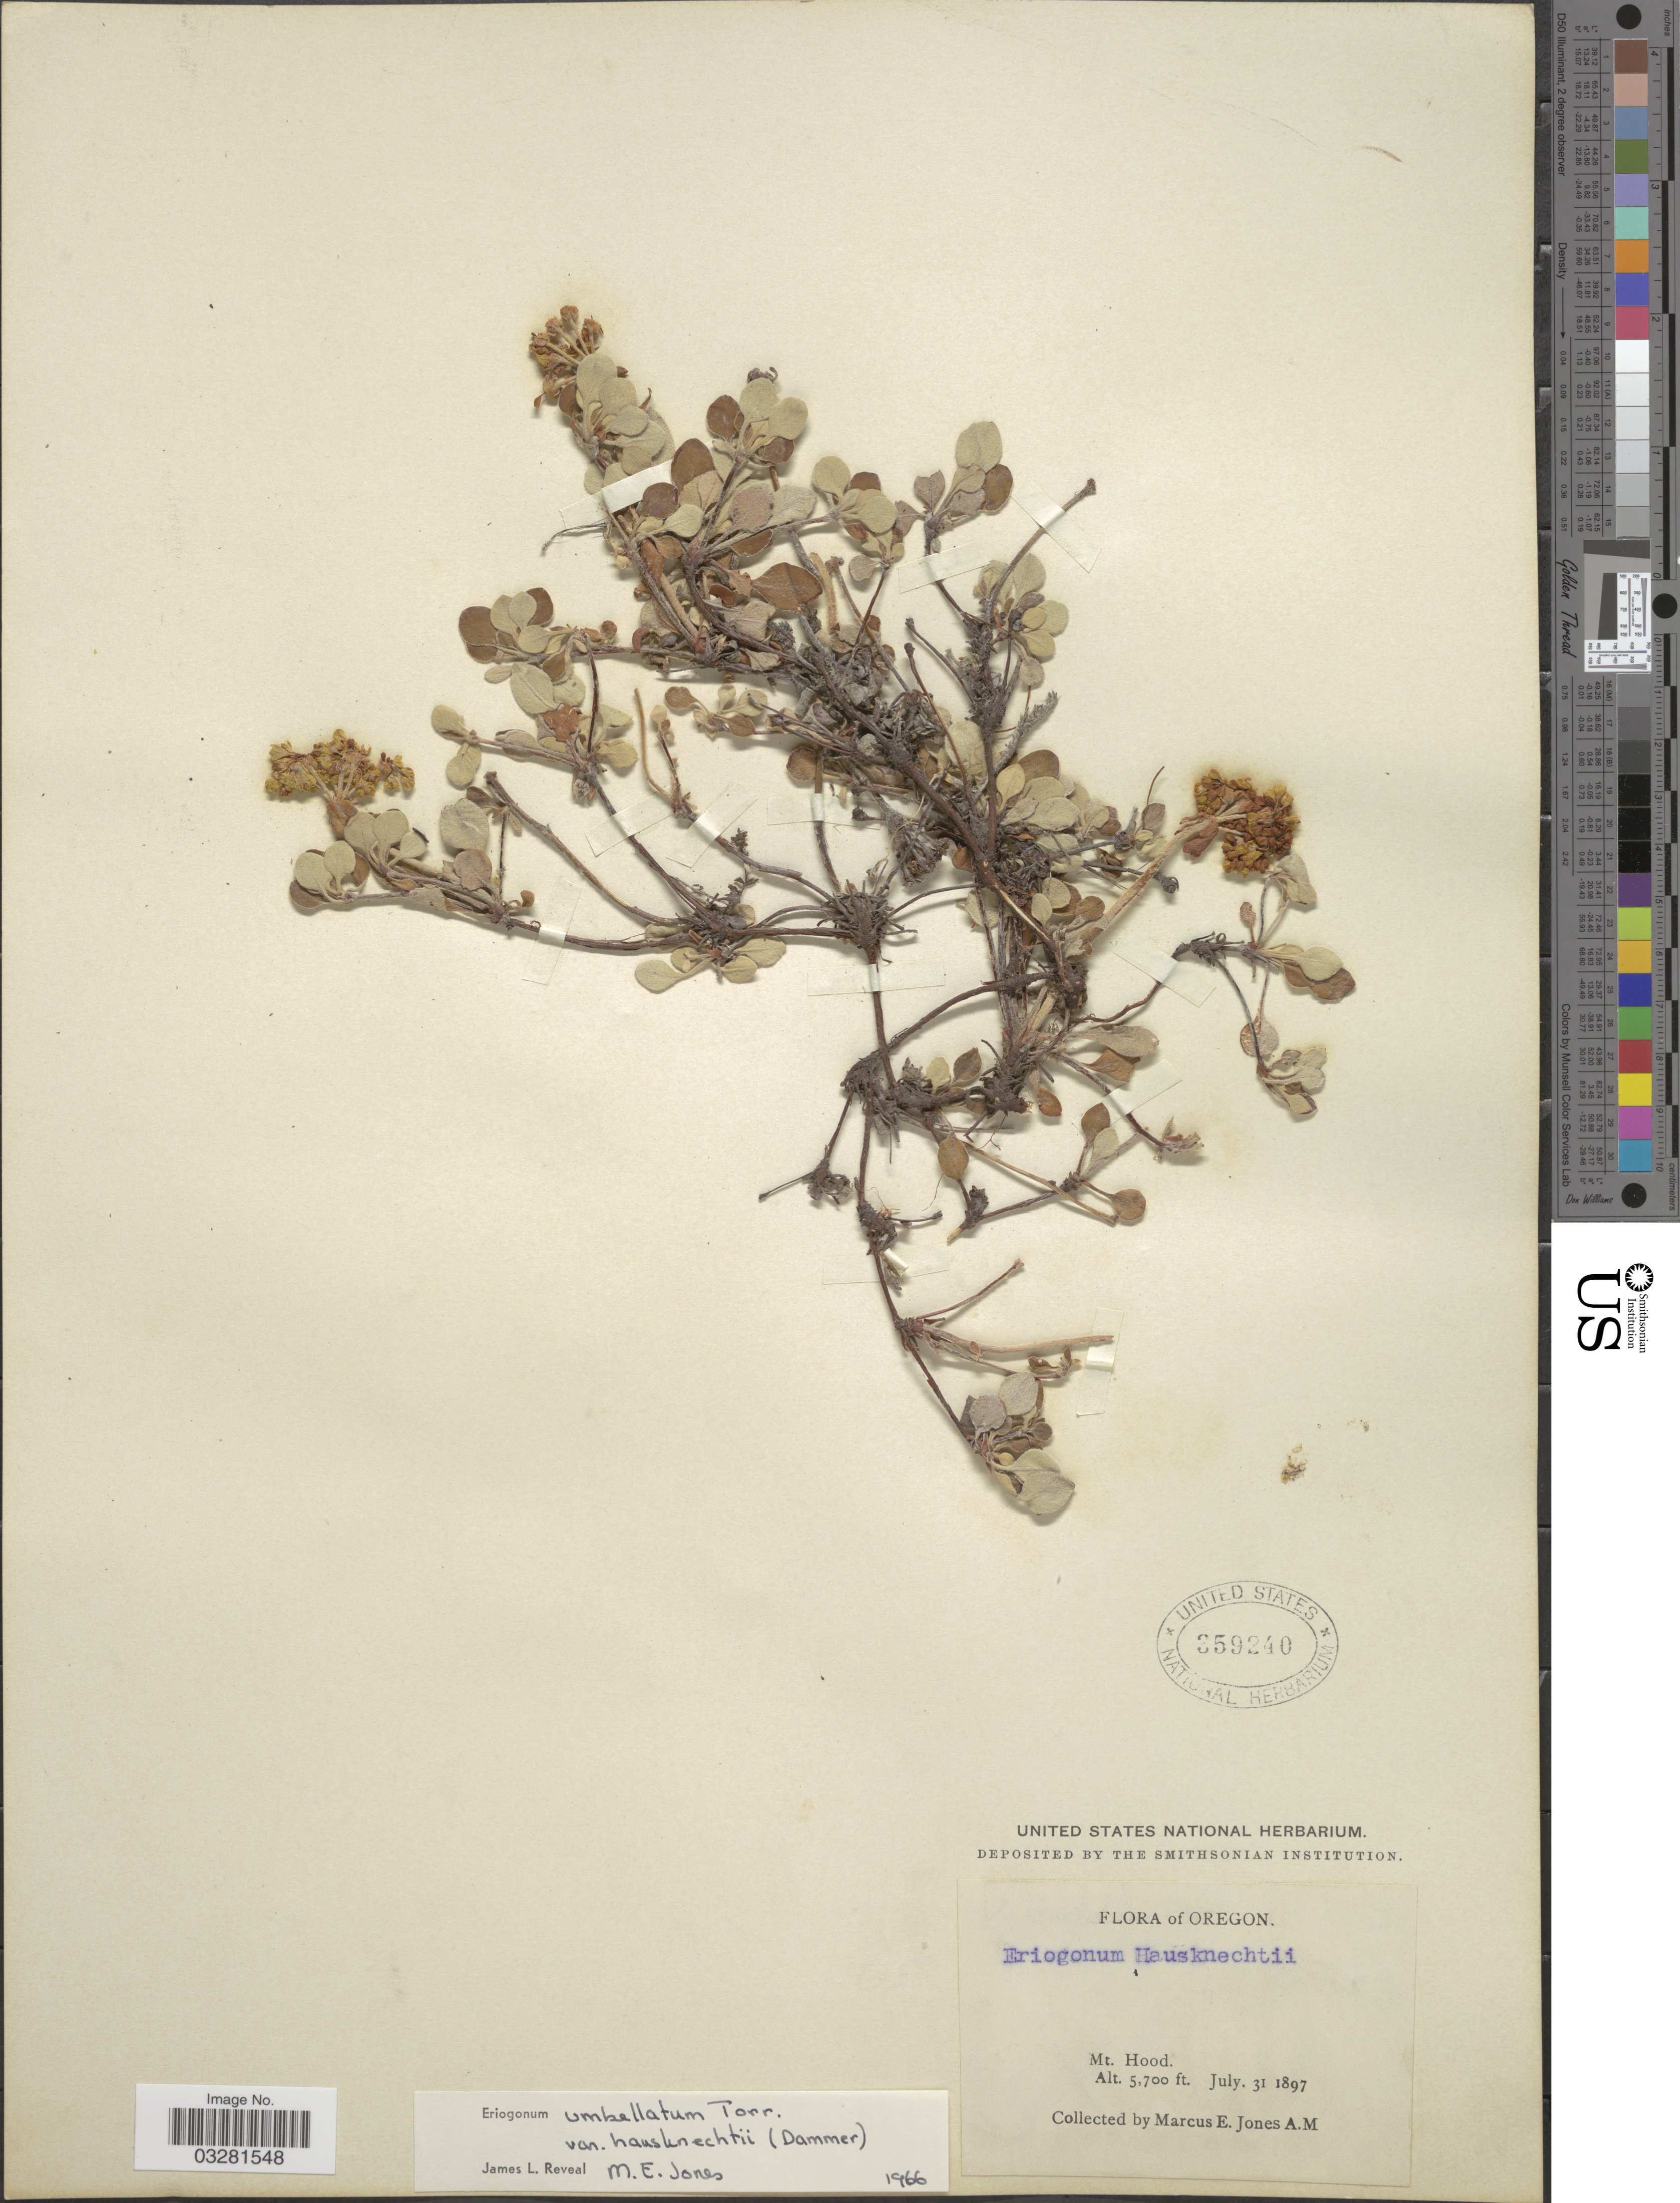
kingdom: Plantae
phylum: Tracheophyta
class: Magnoliopsida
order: Caryophyllales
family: Polygonaceae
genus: Eriogonum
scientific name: Eriogonum umbellatum var. haussknechtii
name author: (Dammer) M.E. Jones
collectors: M. E. Jones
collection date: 1897-07-31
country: United States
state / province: Oregon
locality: Mt. Hood.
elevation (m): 1737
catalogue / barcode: US 359240